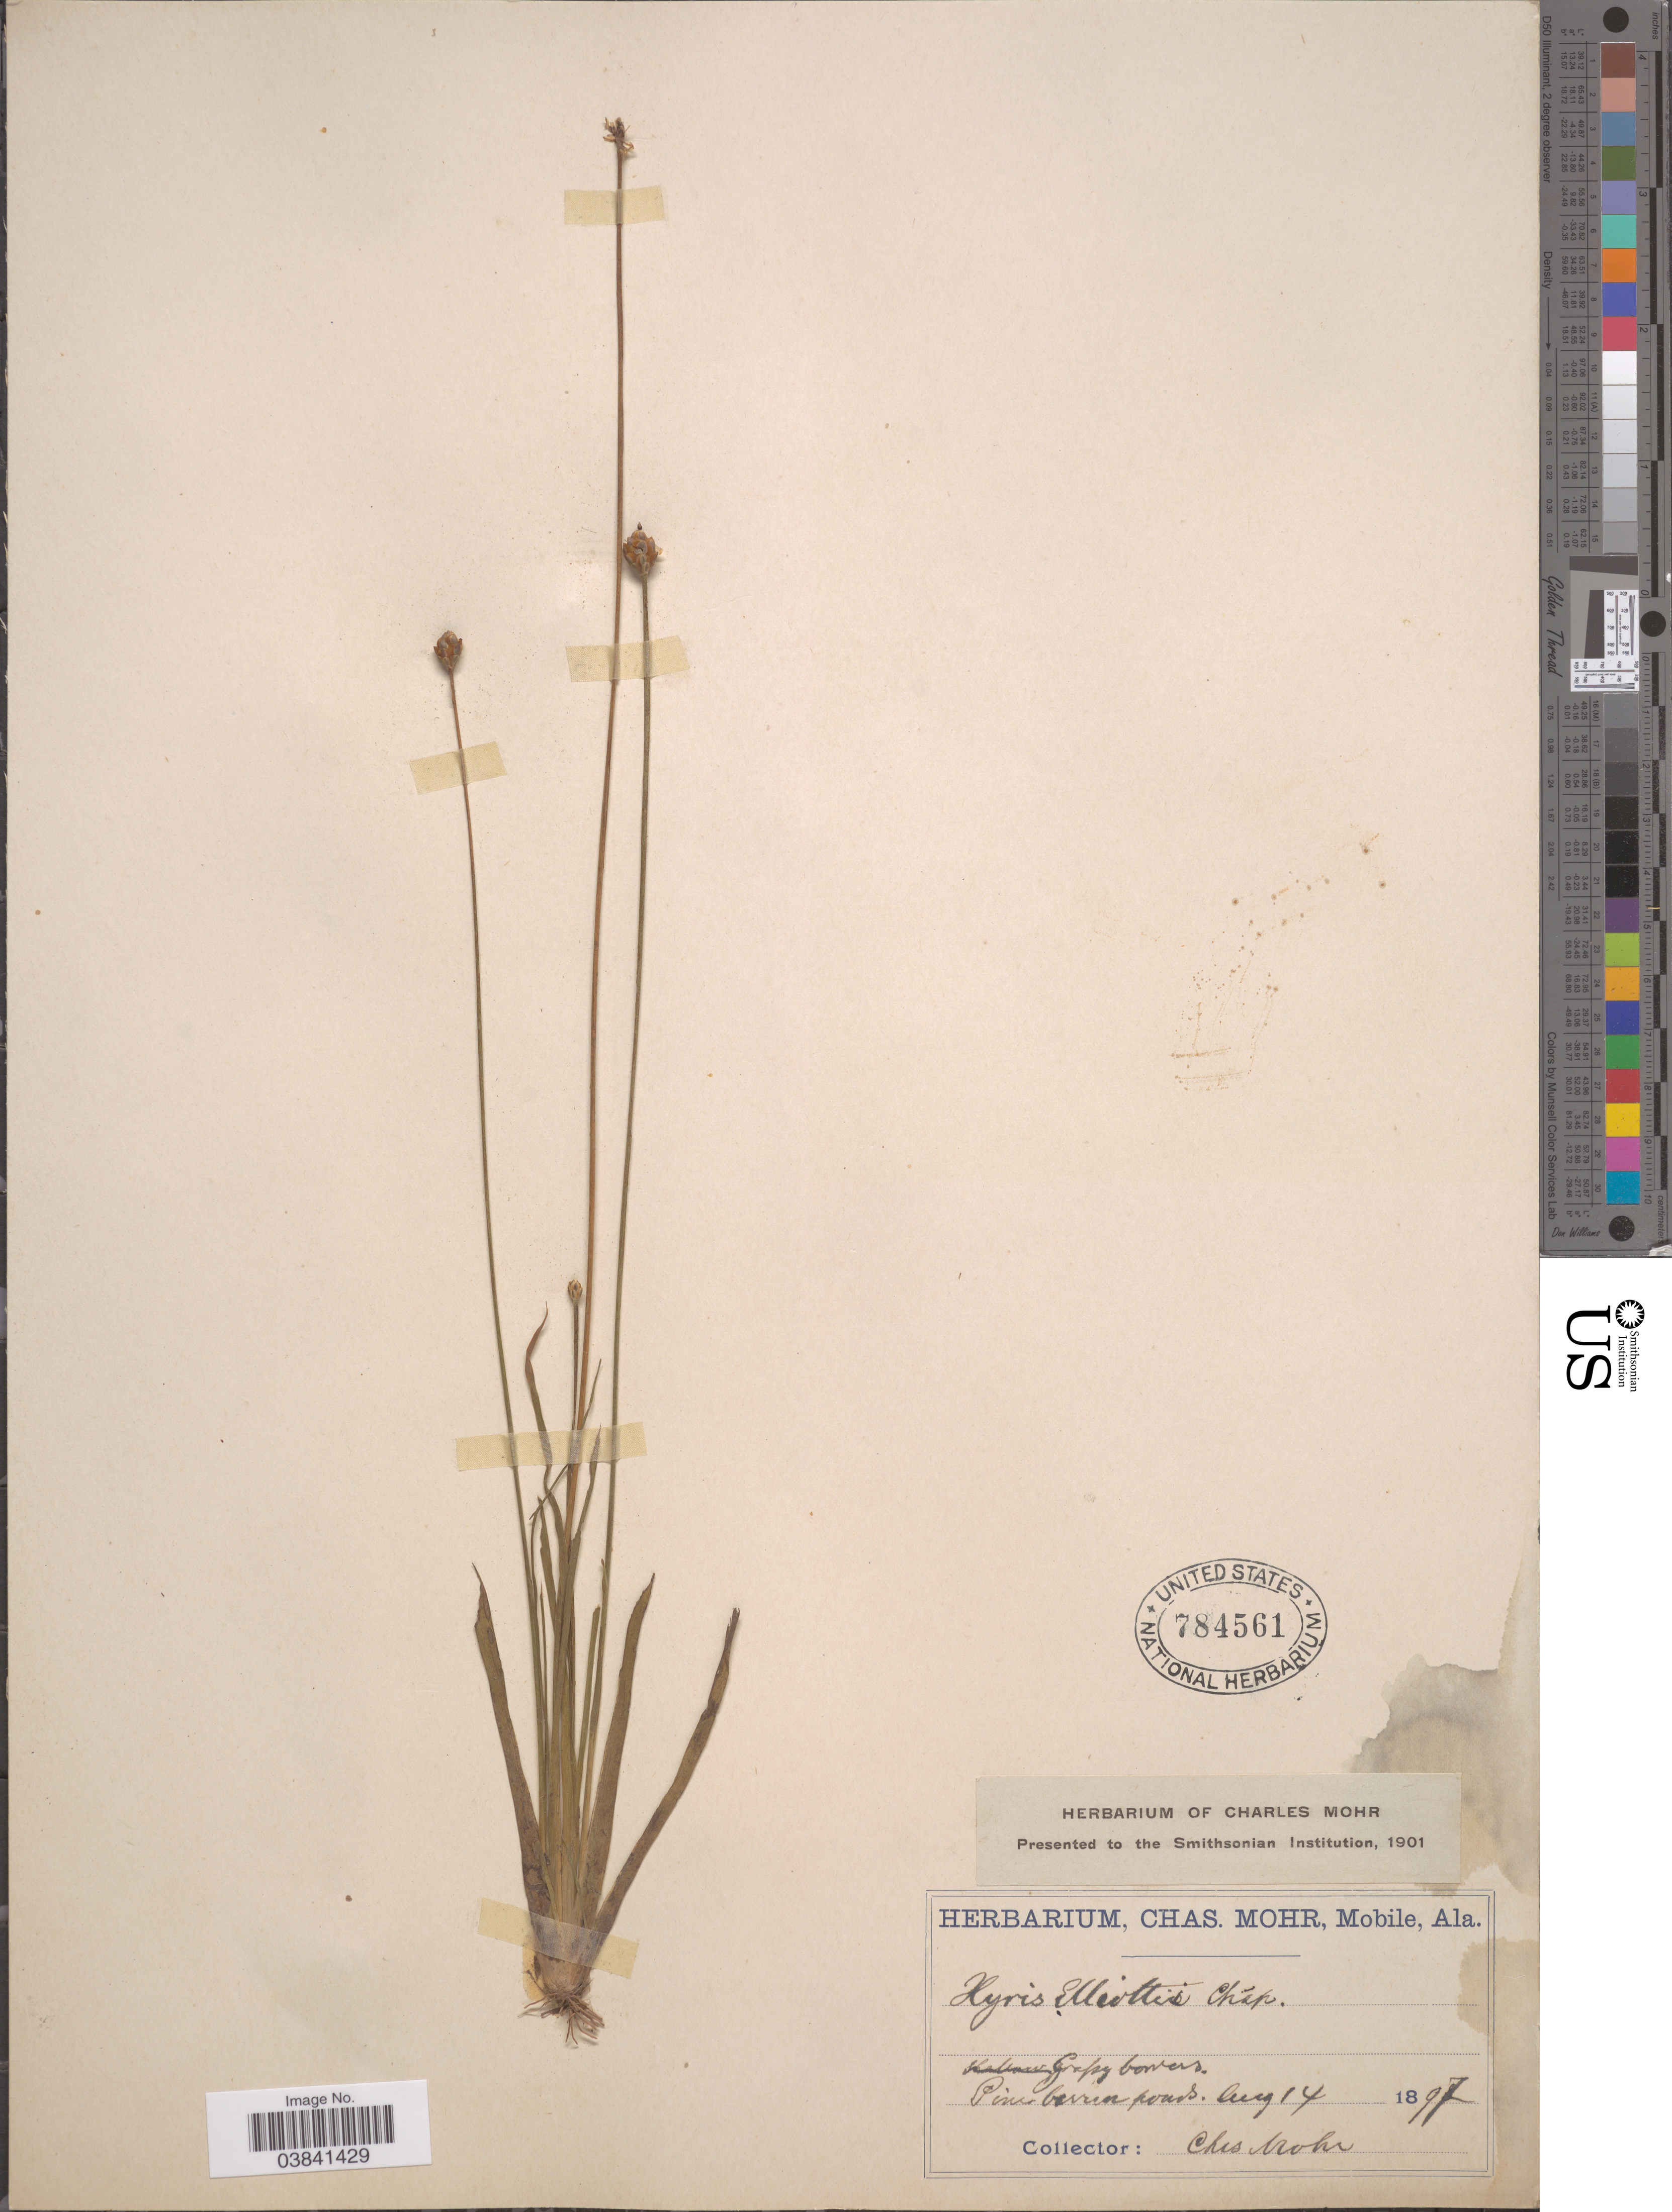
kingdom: Plantae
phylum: Tracheophyta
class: Liliopsida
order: Poales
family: Xyridaceae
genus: Xyris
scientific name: Xyris elliottii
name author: Chapm.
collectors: Mohr, C. T. (herbarium)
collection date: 1897-08-14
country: United States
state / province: Alabama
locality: Pine barren ponds.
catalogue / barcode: US 784561